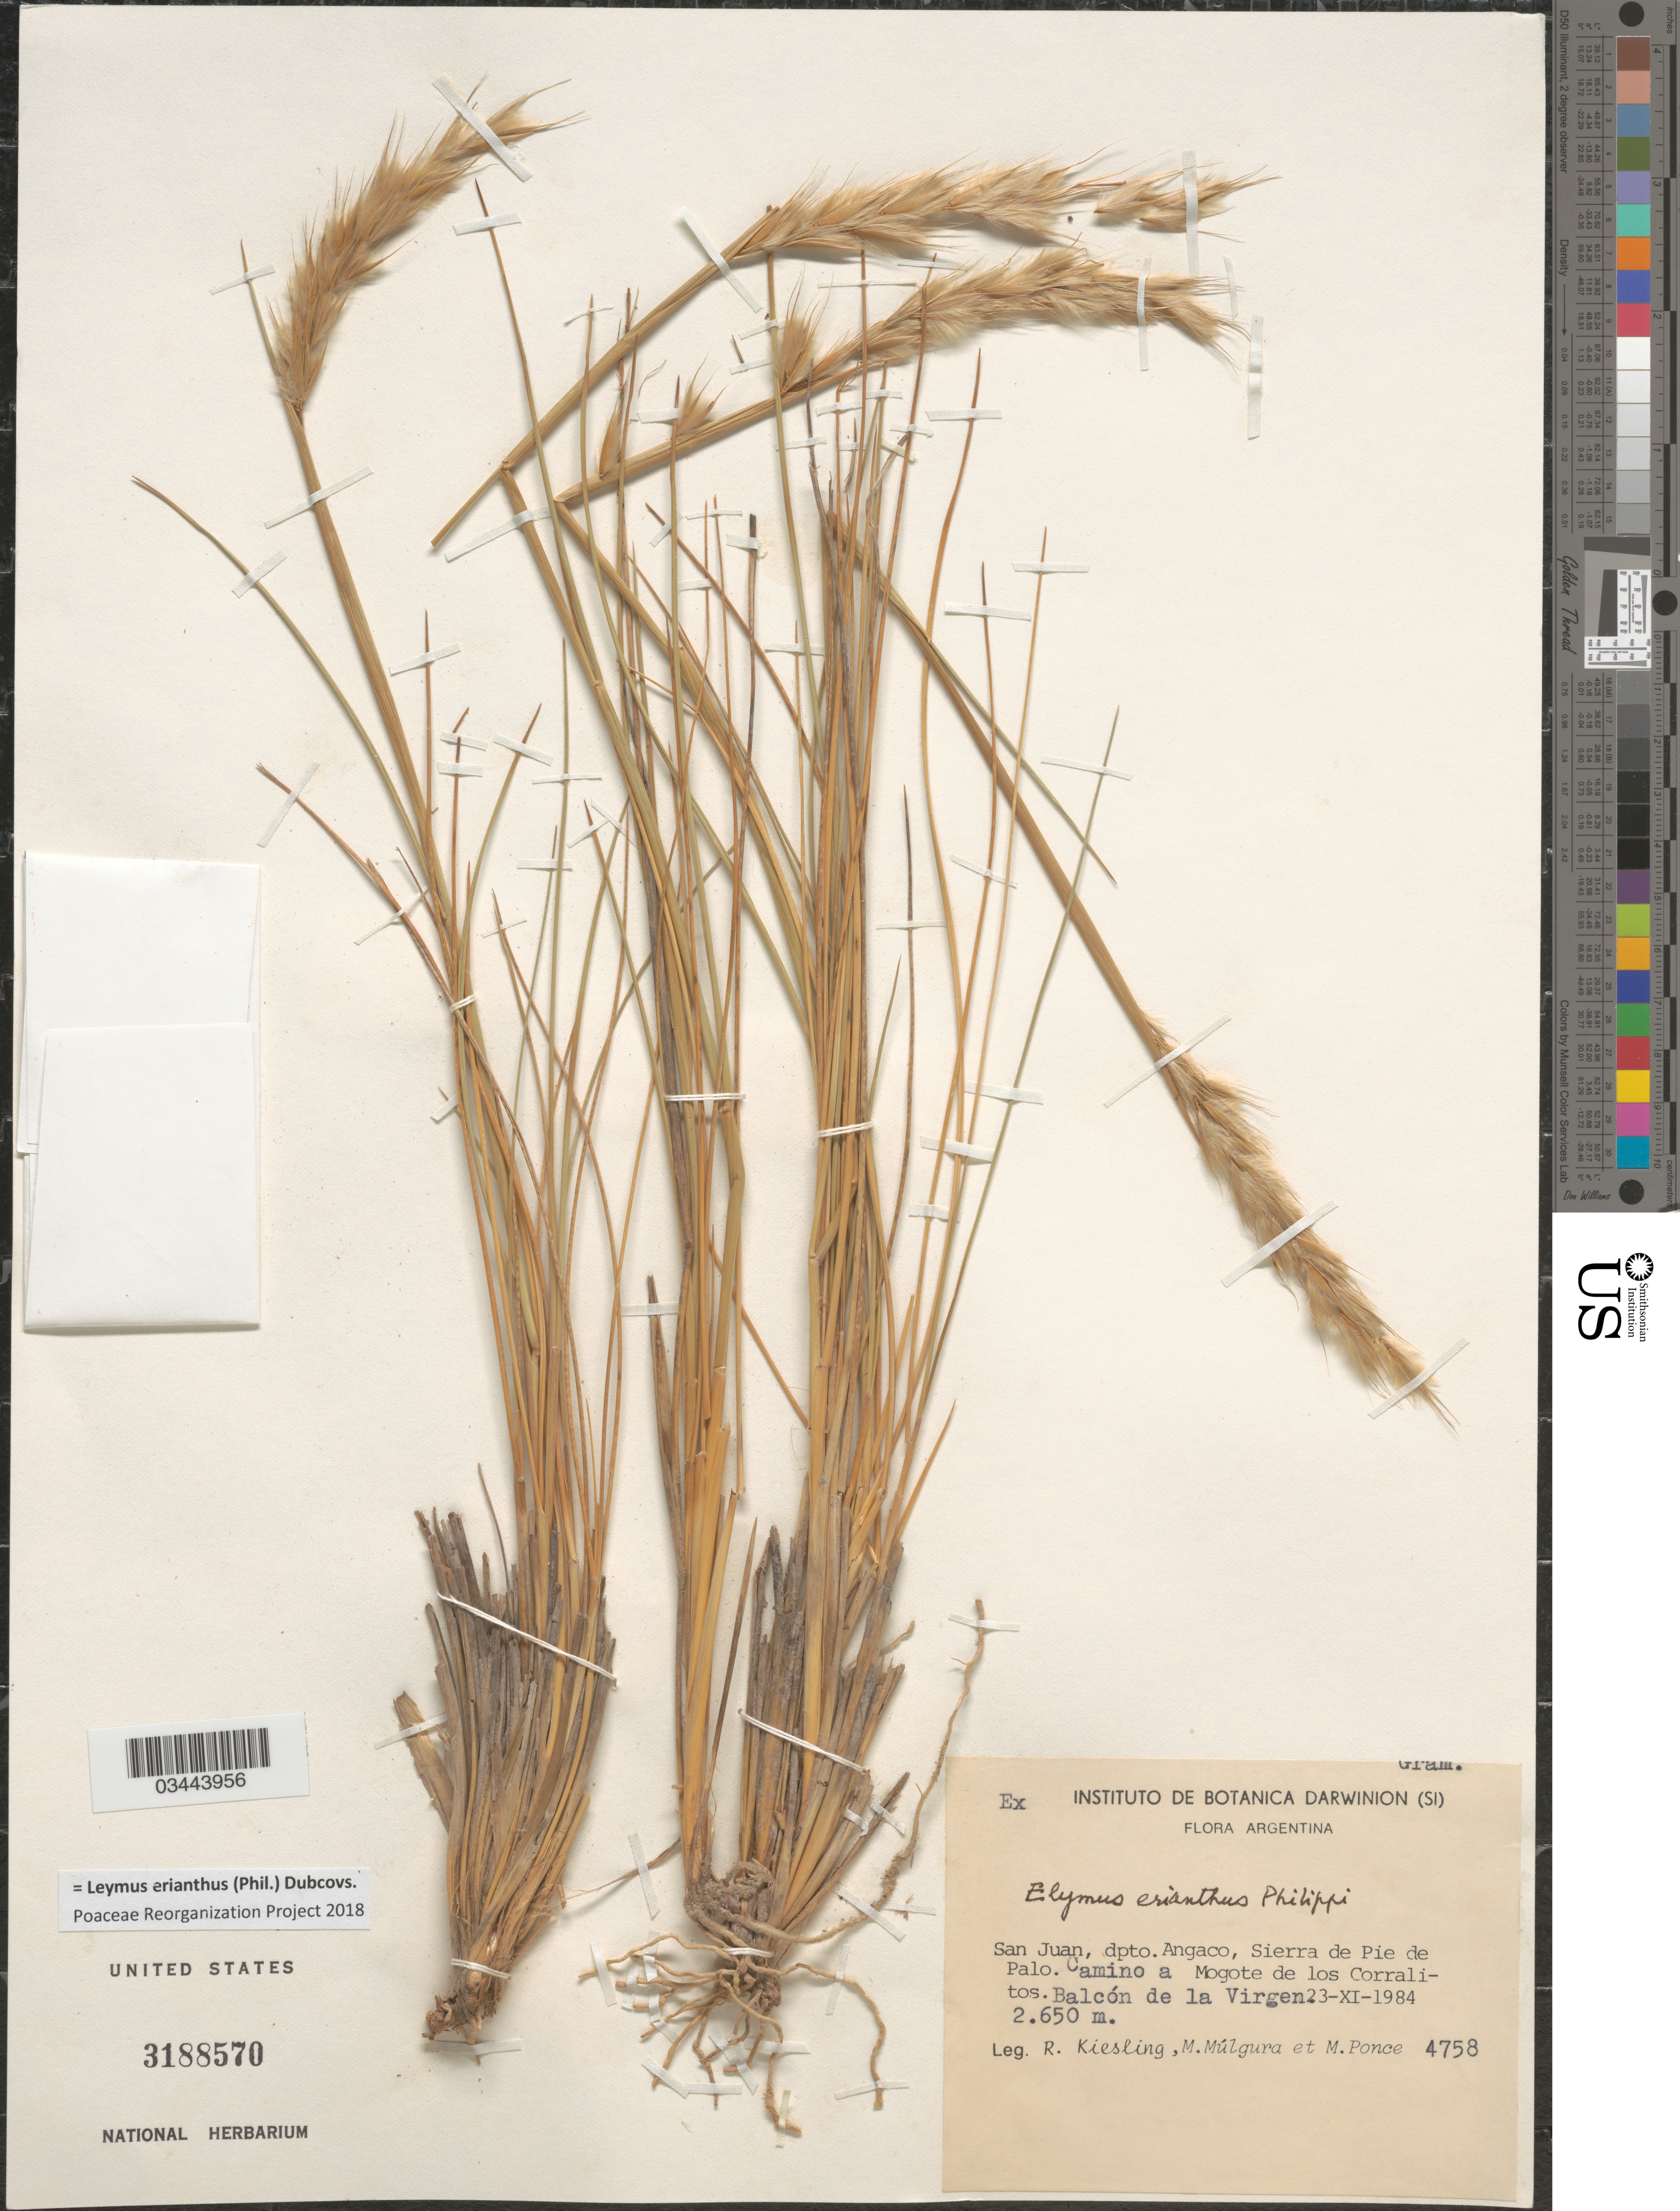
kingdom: Plantae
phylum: Tracheophyta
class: Liliopsida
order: Poales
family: Poaceae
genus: Leymus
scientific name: Leymus erianthus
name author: (Phil.) Dubcovsky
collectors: R. Kiesling, M. Múlgura & M. Ponce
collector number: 4758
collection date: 1984-11-23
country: Argentina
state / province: San Juan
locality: Dpto. Angaco, Sierra de Pie de Palo. Camino a Mogote de los Corralitos. Balcón de la Virgen.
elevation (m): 2650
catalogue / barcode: US 3188570